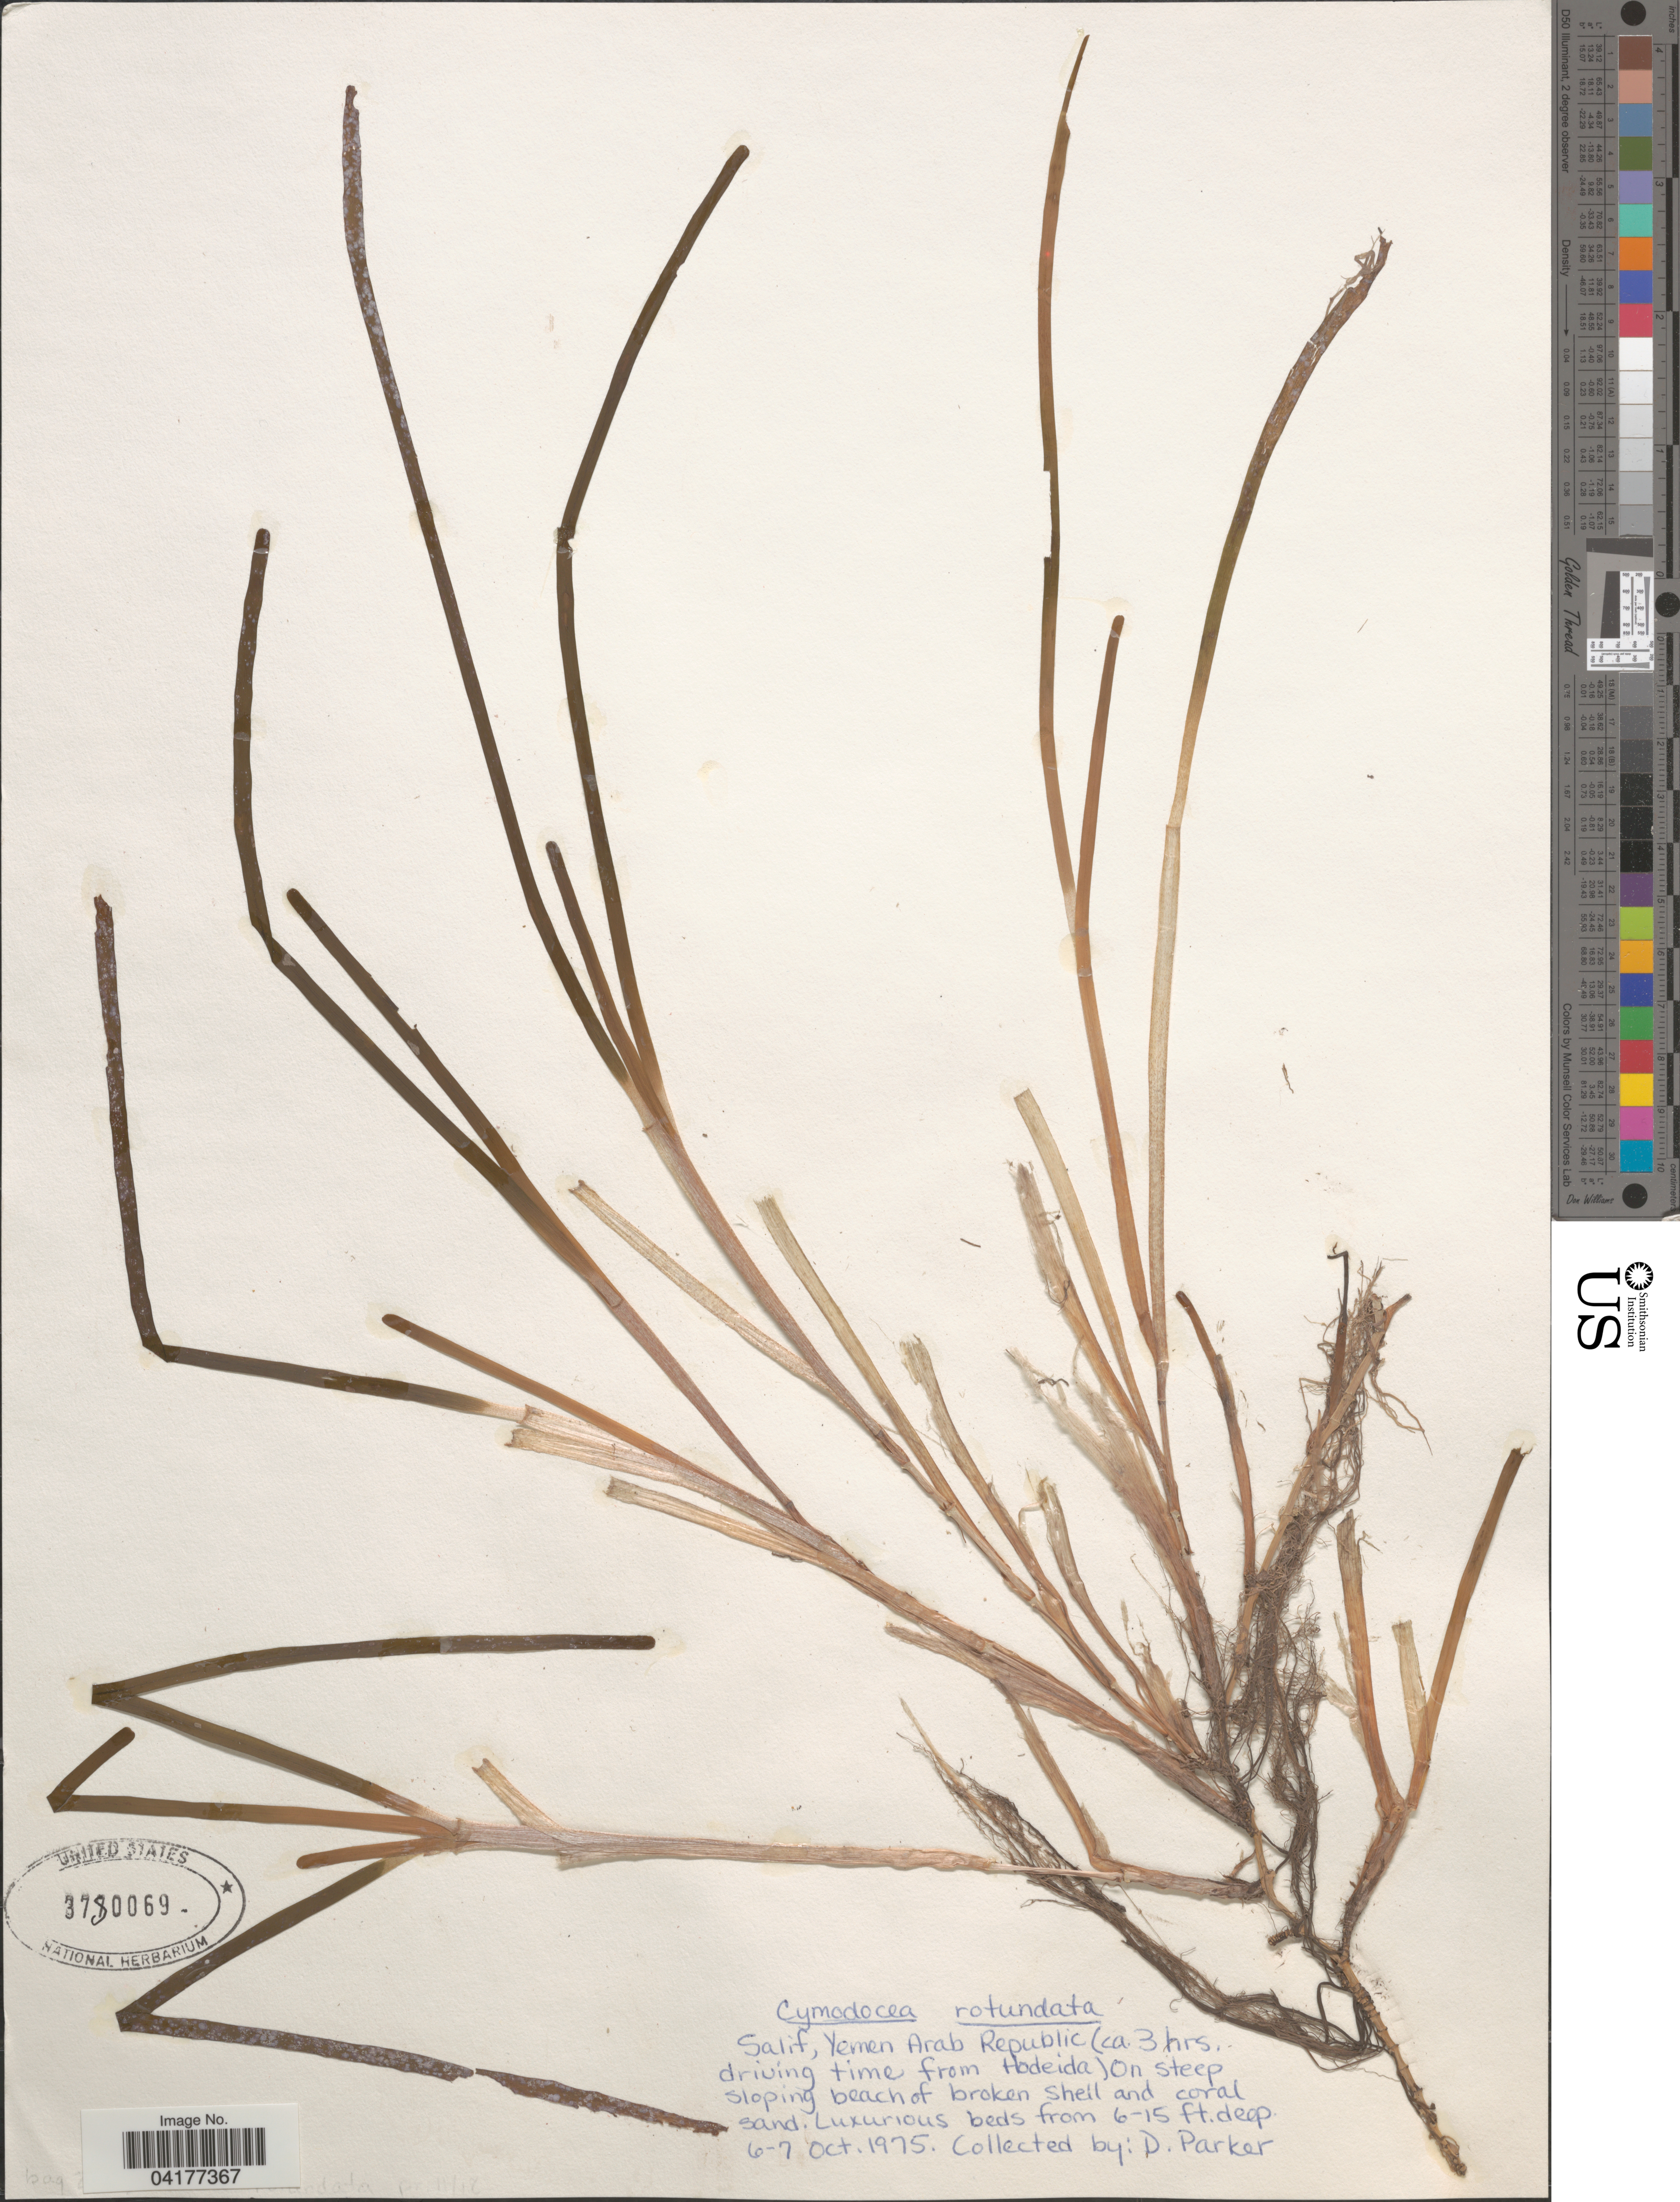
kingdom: Plantae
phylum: Tracheophyta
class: Liliopsida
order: Alismatales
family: Cymodoceaceae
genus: Cymodocea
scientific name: Cymodocea rotundata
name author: Asch. & Schweinf.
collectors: D. Parker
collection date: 1975-10-06/1975-10-07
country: Yemen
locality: Salif, Yemen Arab Republic (ca. 3 hrs. driving time from Hodeida).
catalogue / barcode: US 3780069